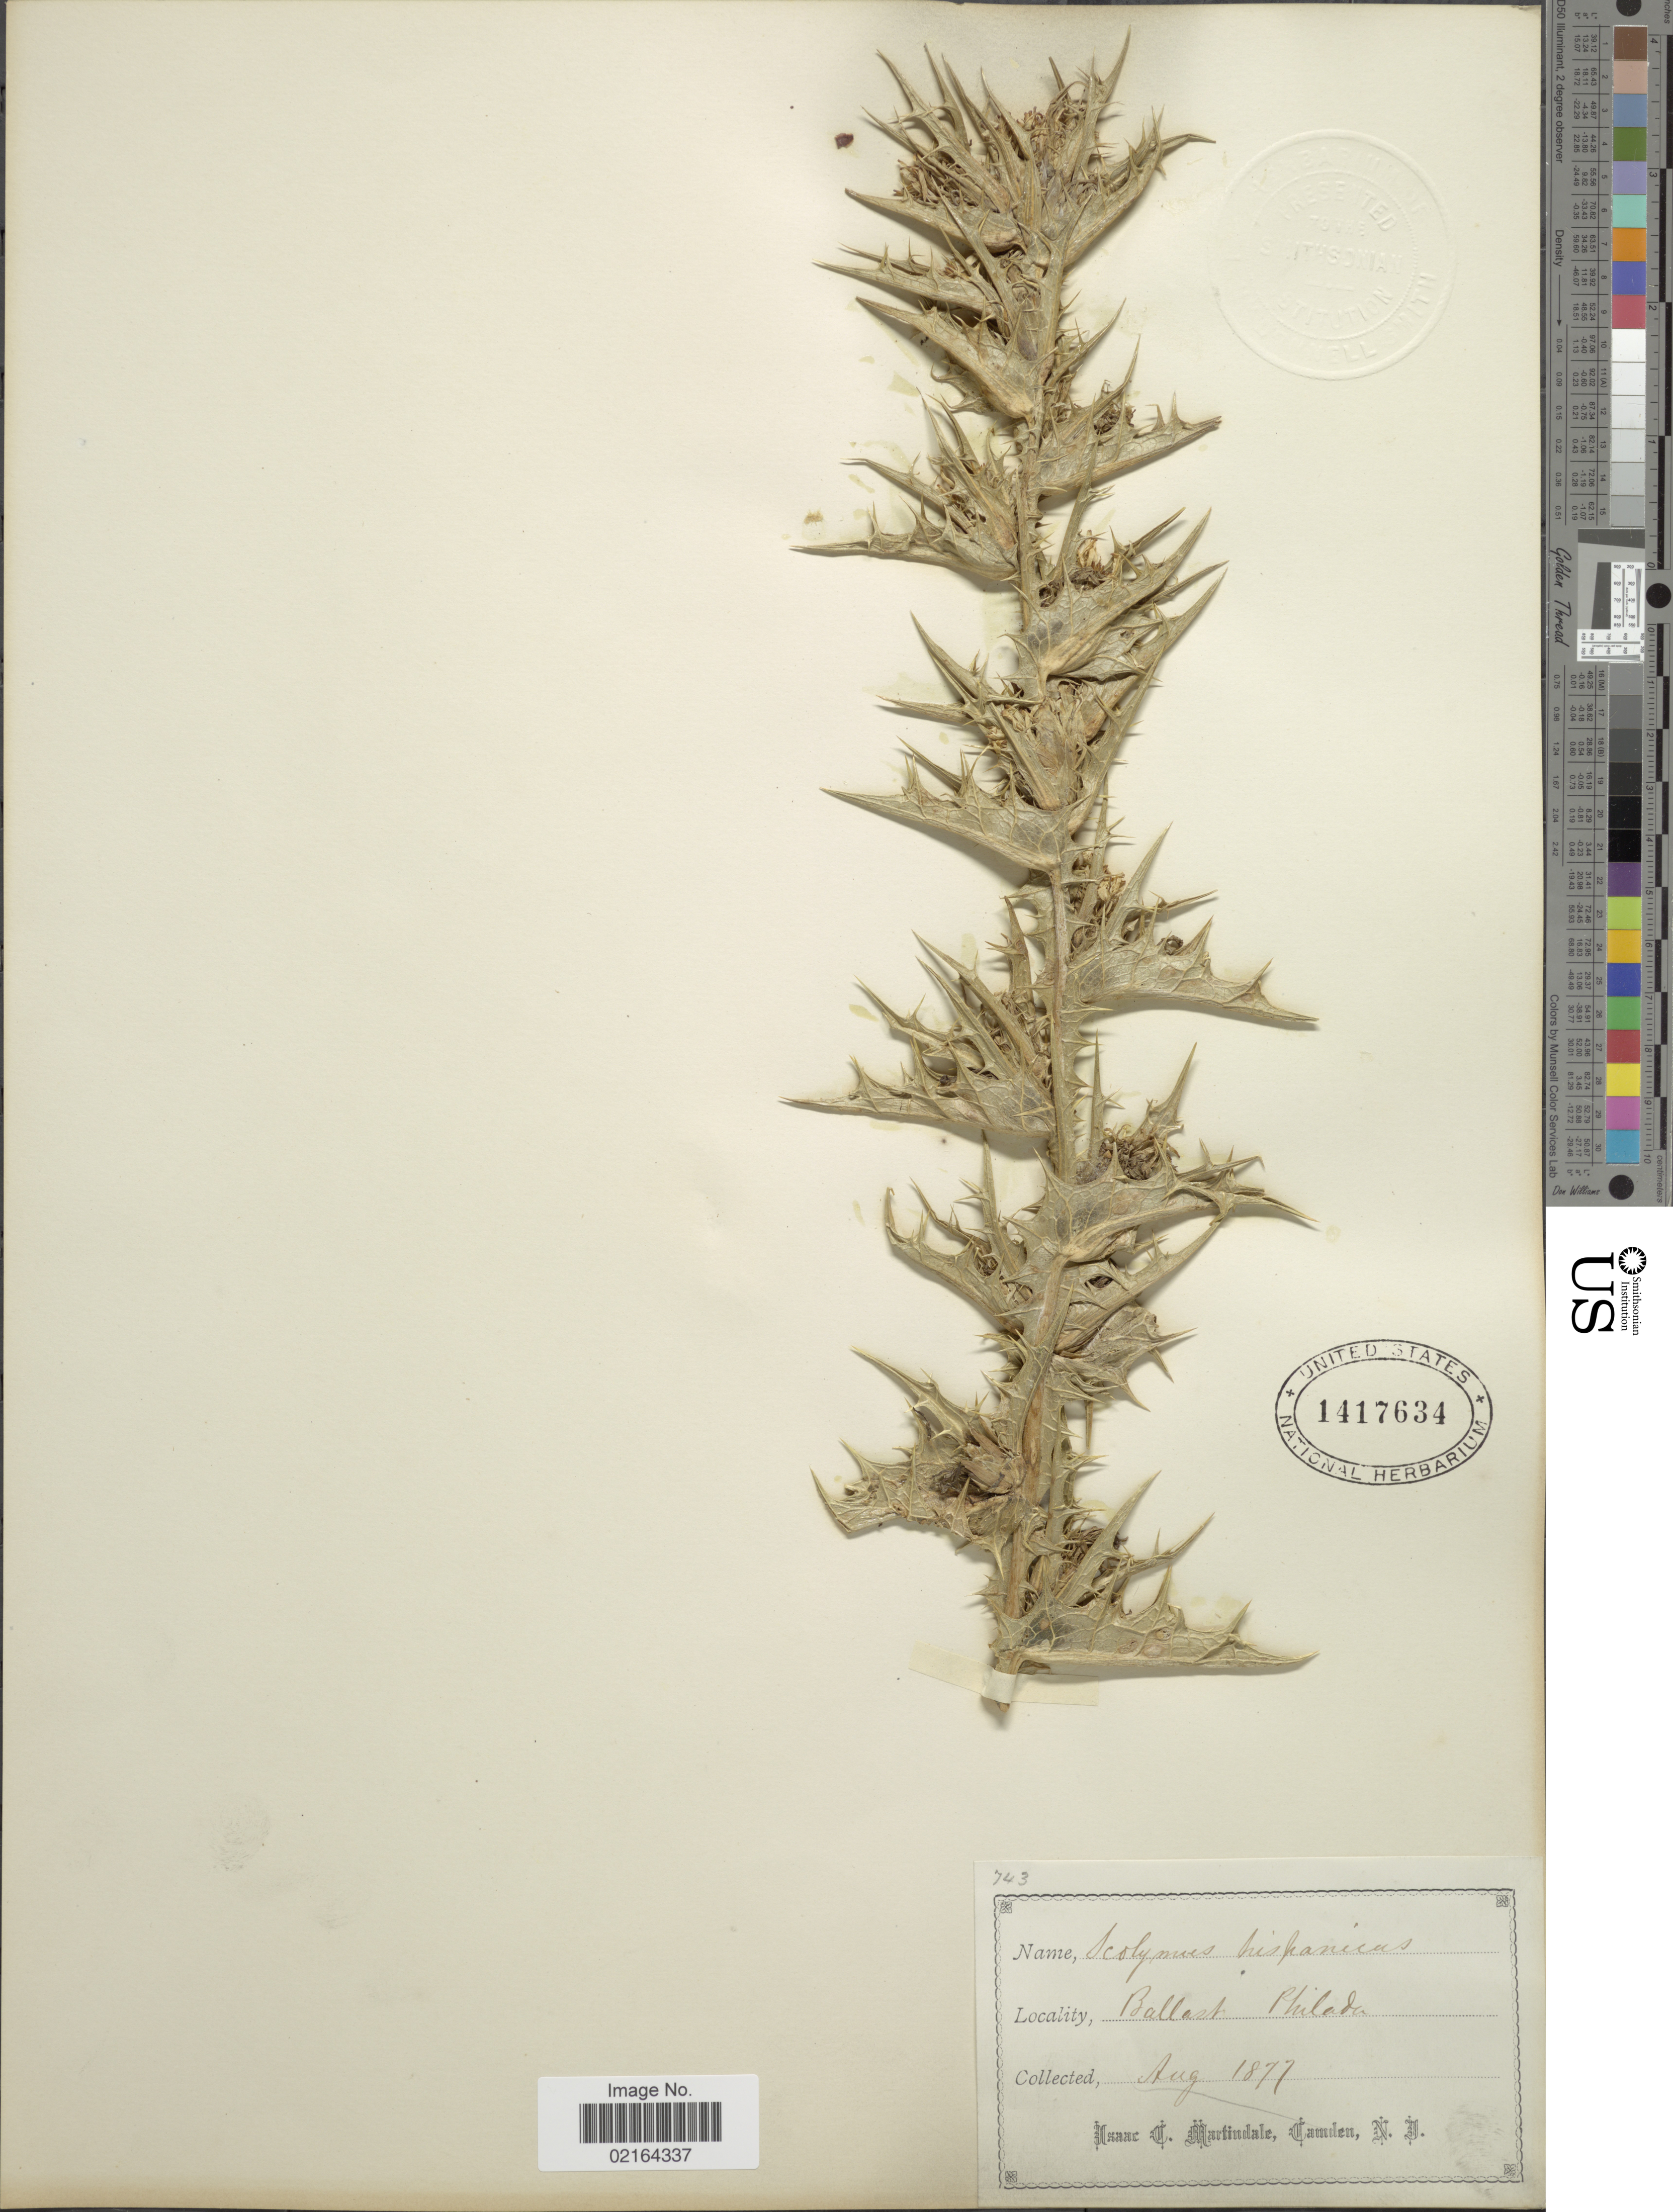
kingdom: Plantae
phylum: Tracheophyta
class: Magnoliopsida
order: Asterales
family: Asteraceae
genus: Scolymus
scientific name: Scolymus hispanicus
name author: L.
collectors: I. C. Martindale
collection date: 1877-08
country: United States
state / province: Pennsylvania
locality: Ballast, Phila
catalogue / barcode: US 1417634